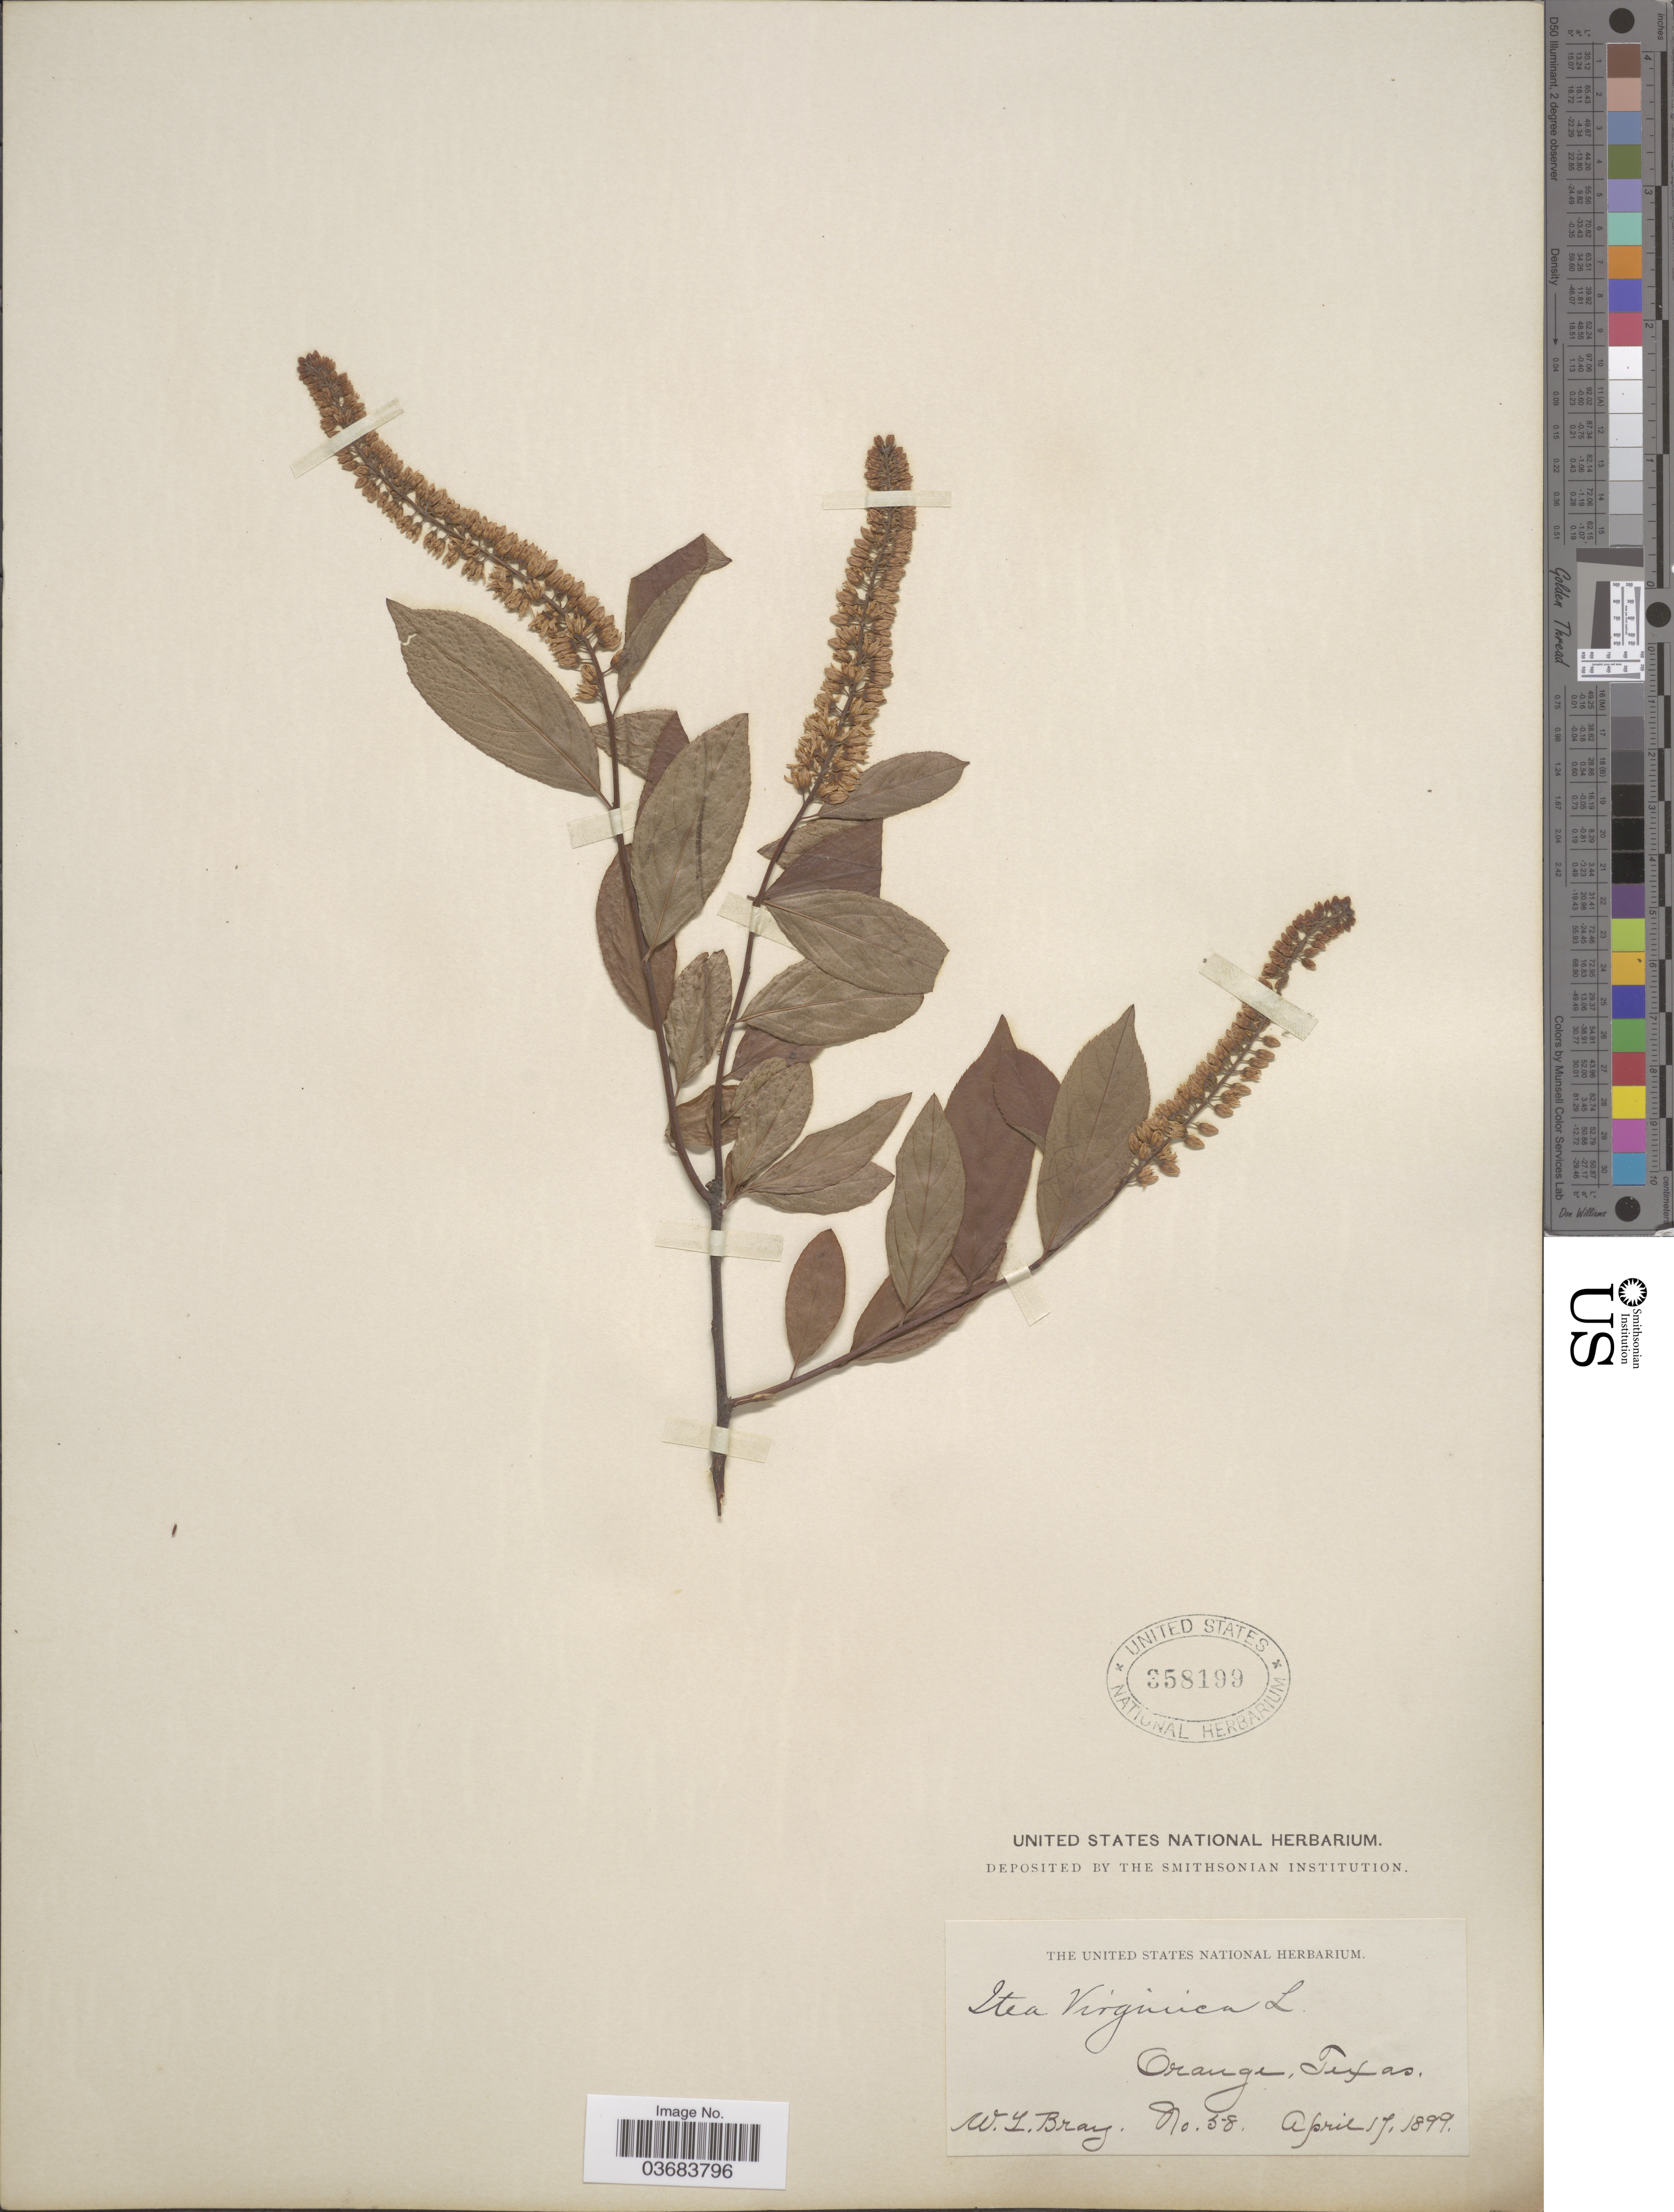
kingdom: Plantae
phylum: Tracheophyta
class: Magnoliopsida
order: Saxifragales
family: Iteaceae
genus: Itea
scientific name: Itea virginica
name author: L.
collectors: W. L. Bray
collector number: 58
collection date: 1899-04-17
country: United States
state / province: Texas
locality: Orange.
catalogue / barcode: US 358199